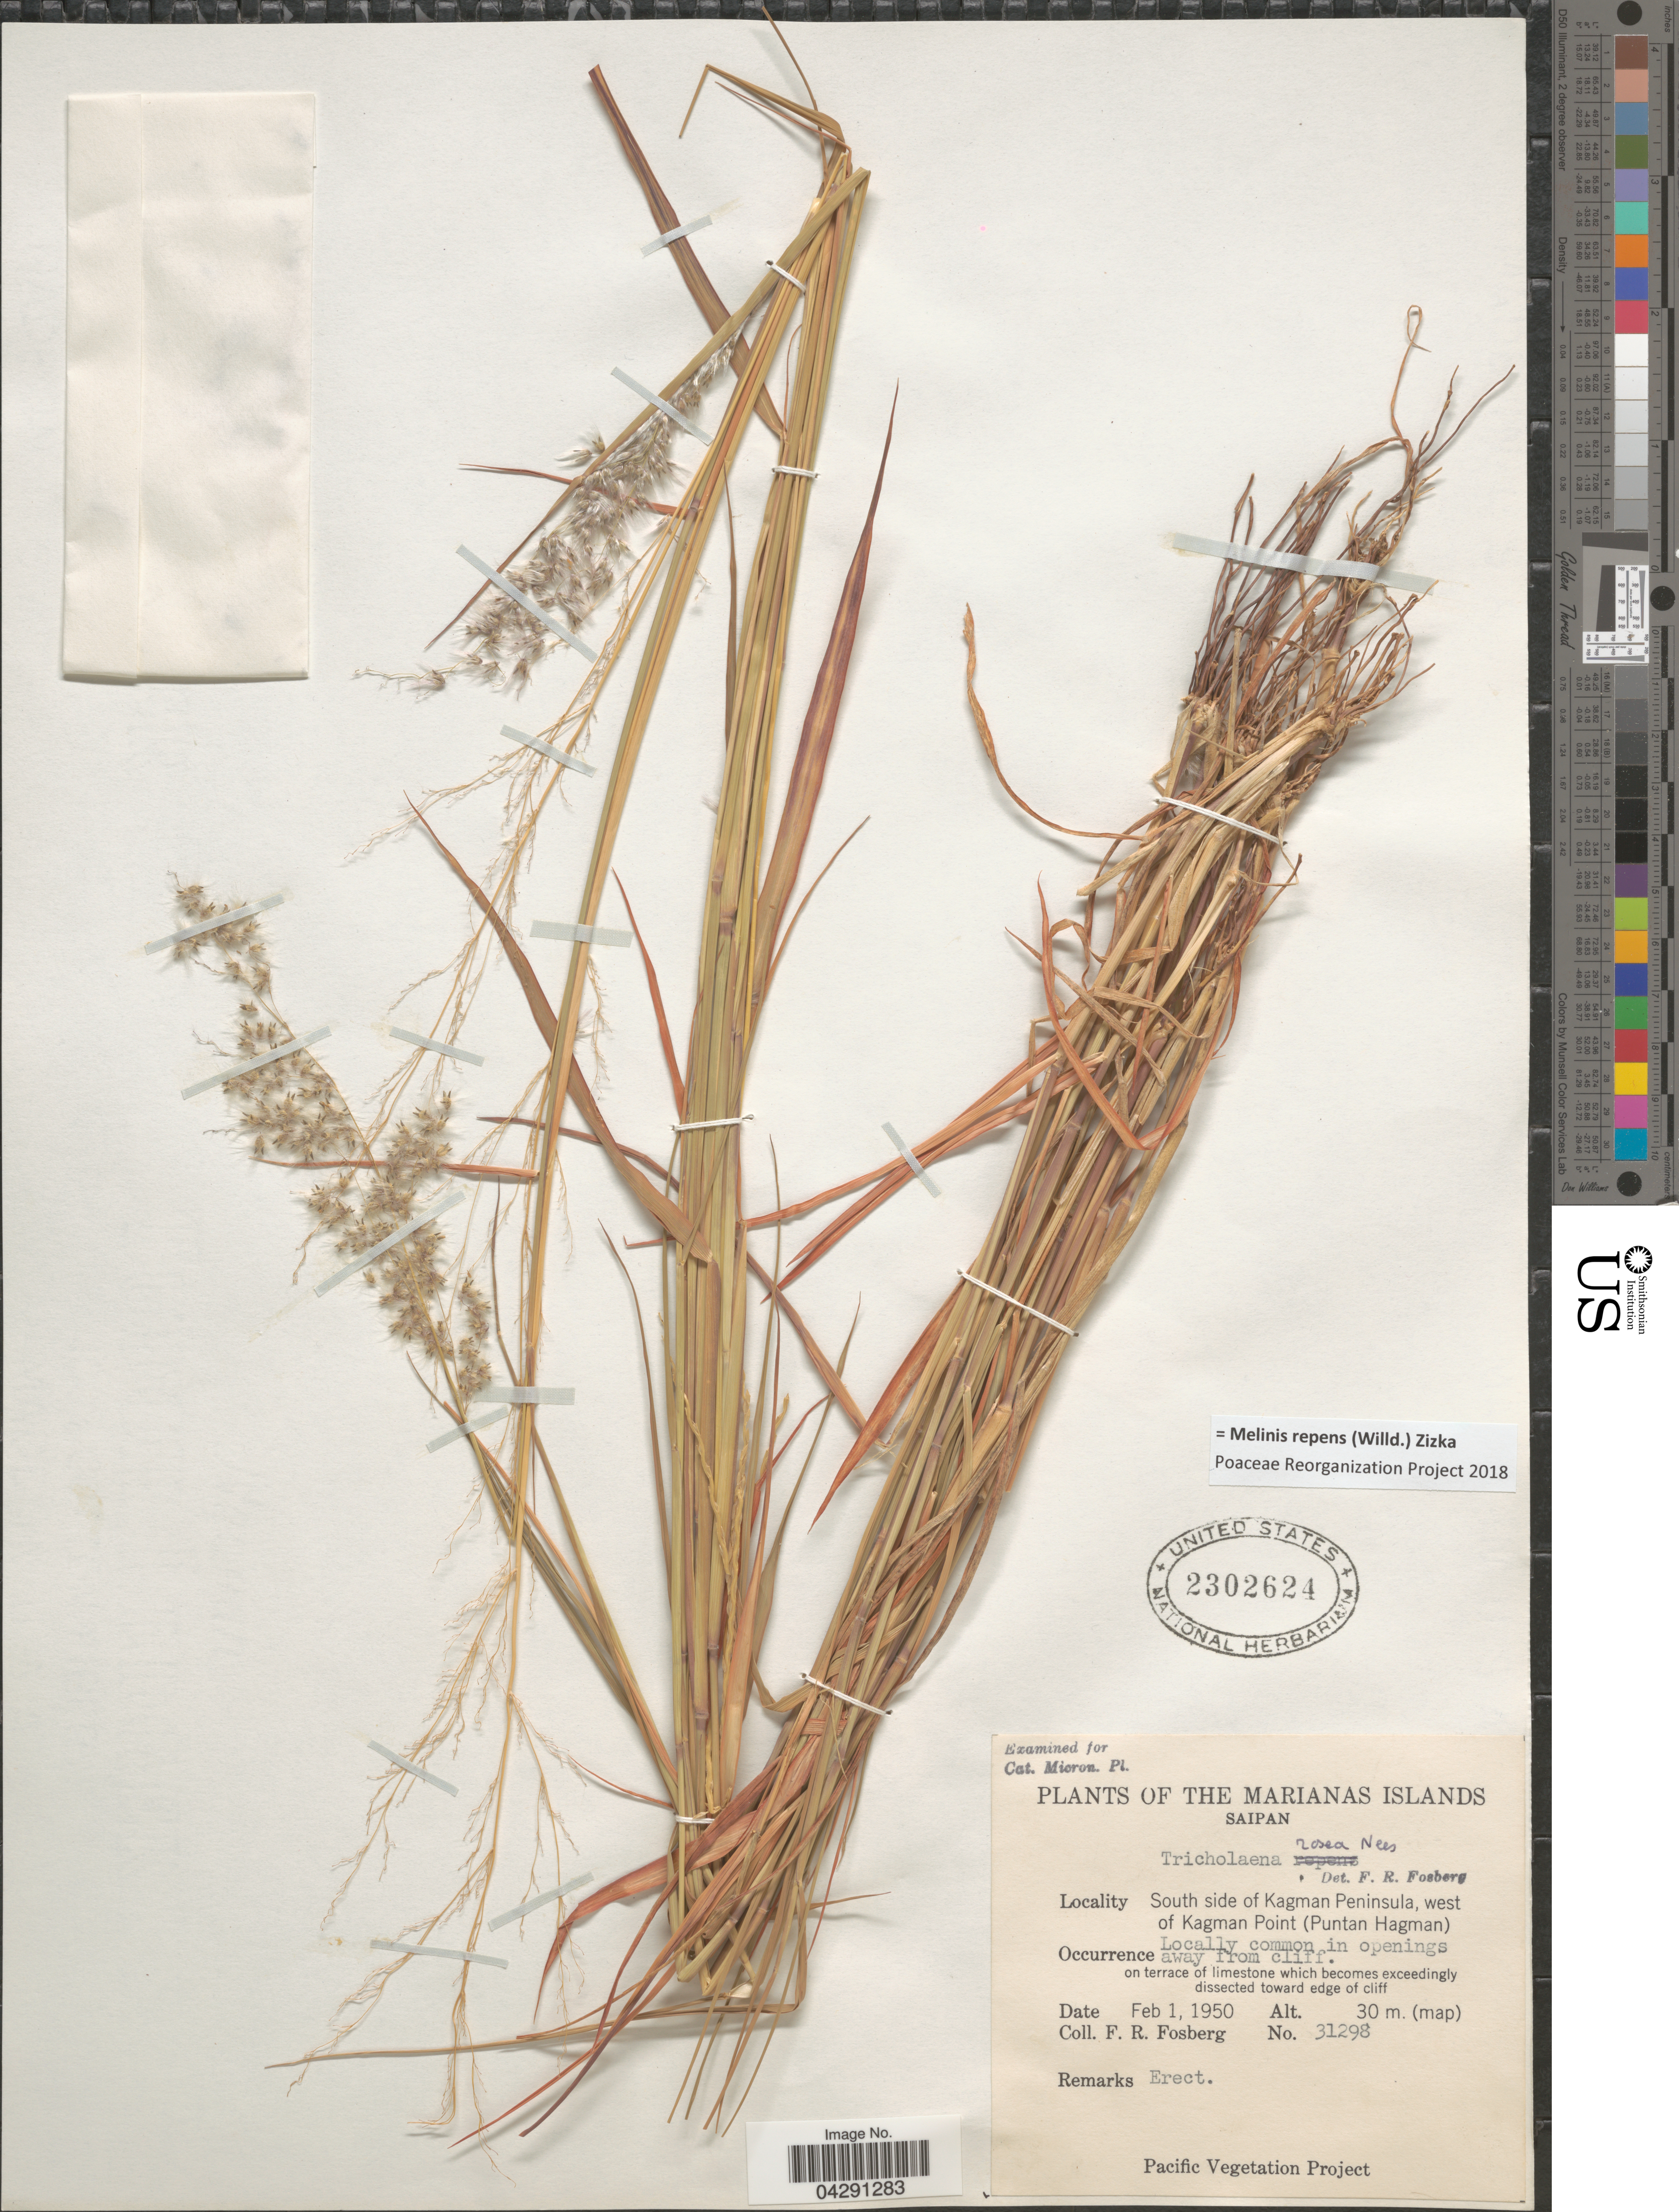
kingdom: Plantae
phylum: Tracheophyta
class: Liliopsida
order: Poales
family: Poaceae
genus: Melinis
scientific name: Melinis repens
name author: (Willd.) Zizka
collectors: F. R. Fosberg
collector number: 31298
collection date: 1950-02-01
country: Northern Mariana Islands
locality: The Marianas Islands. Saipan. south side of Kagman Peninsula, west of Kagman Point (Puntan Hagman).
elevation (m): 30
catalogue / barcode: US 2302624